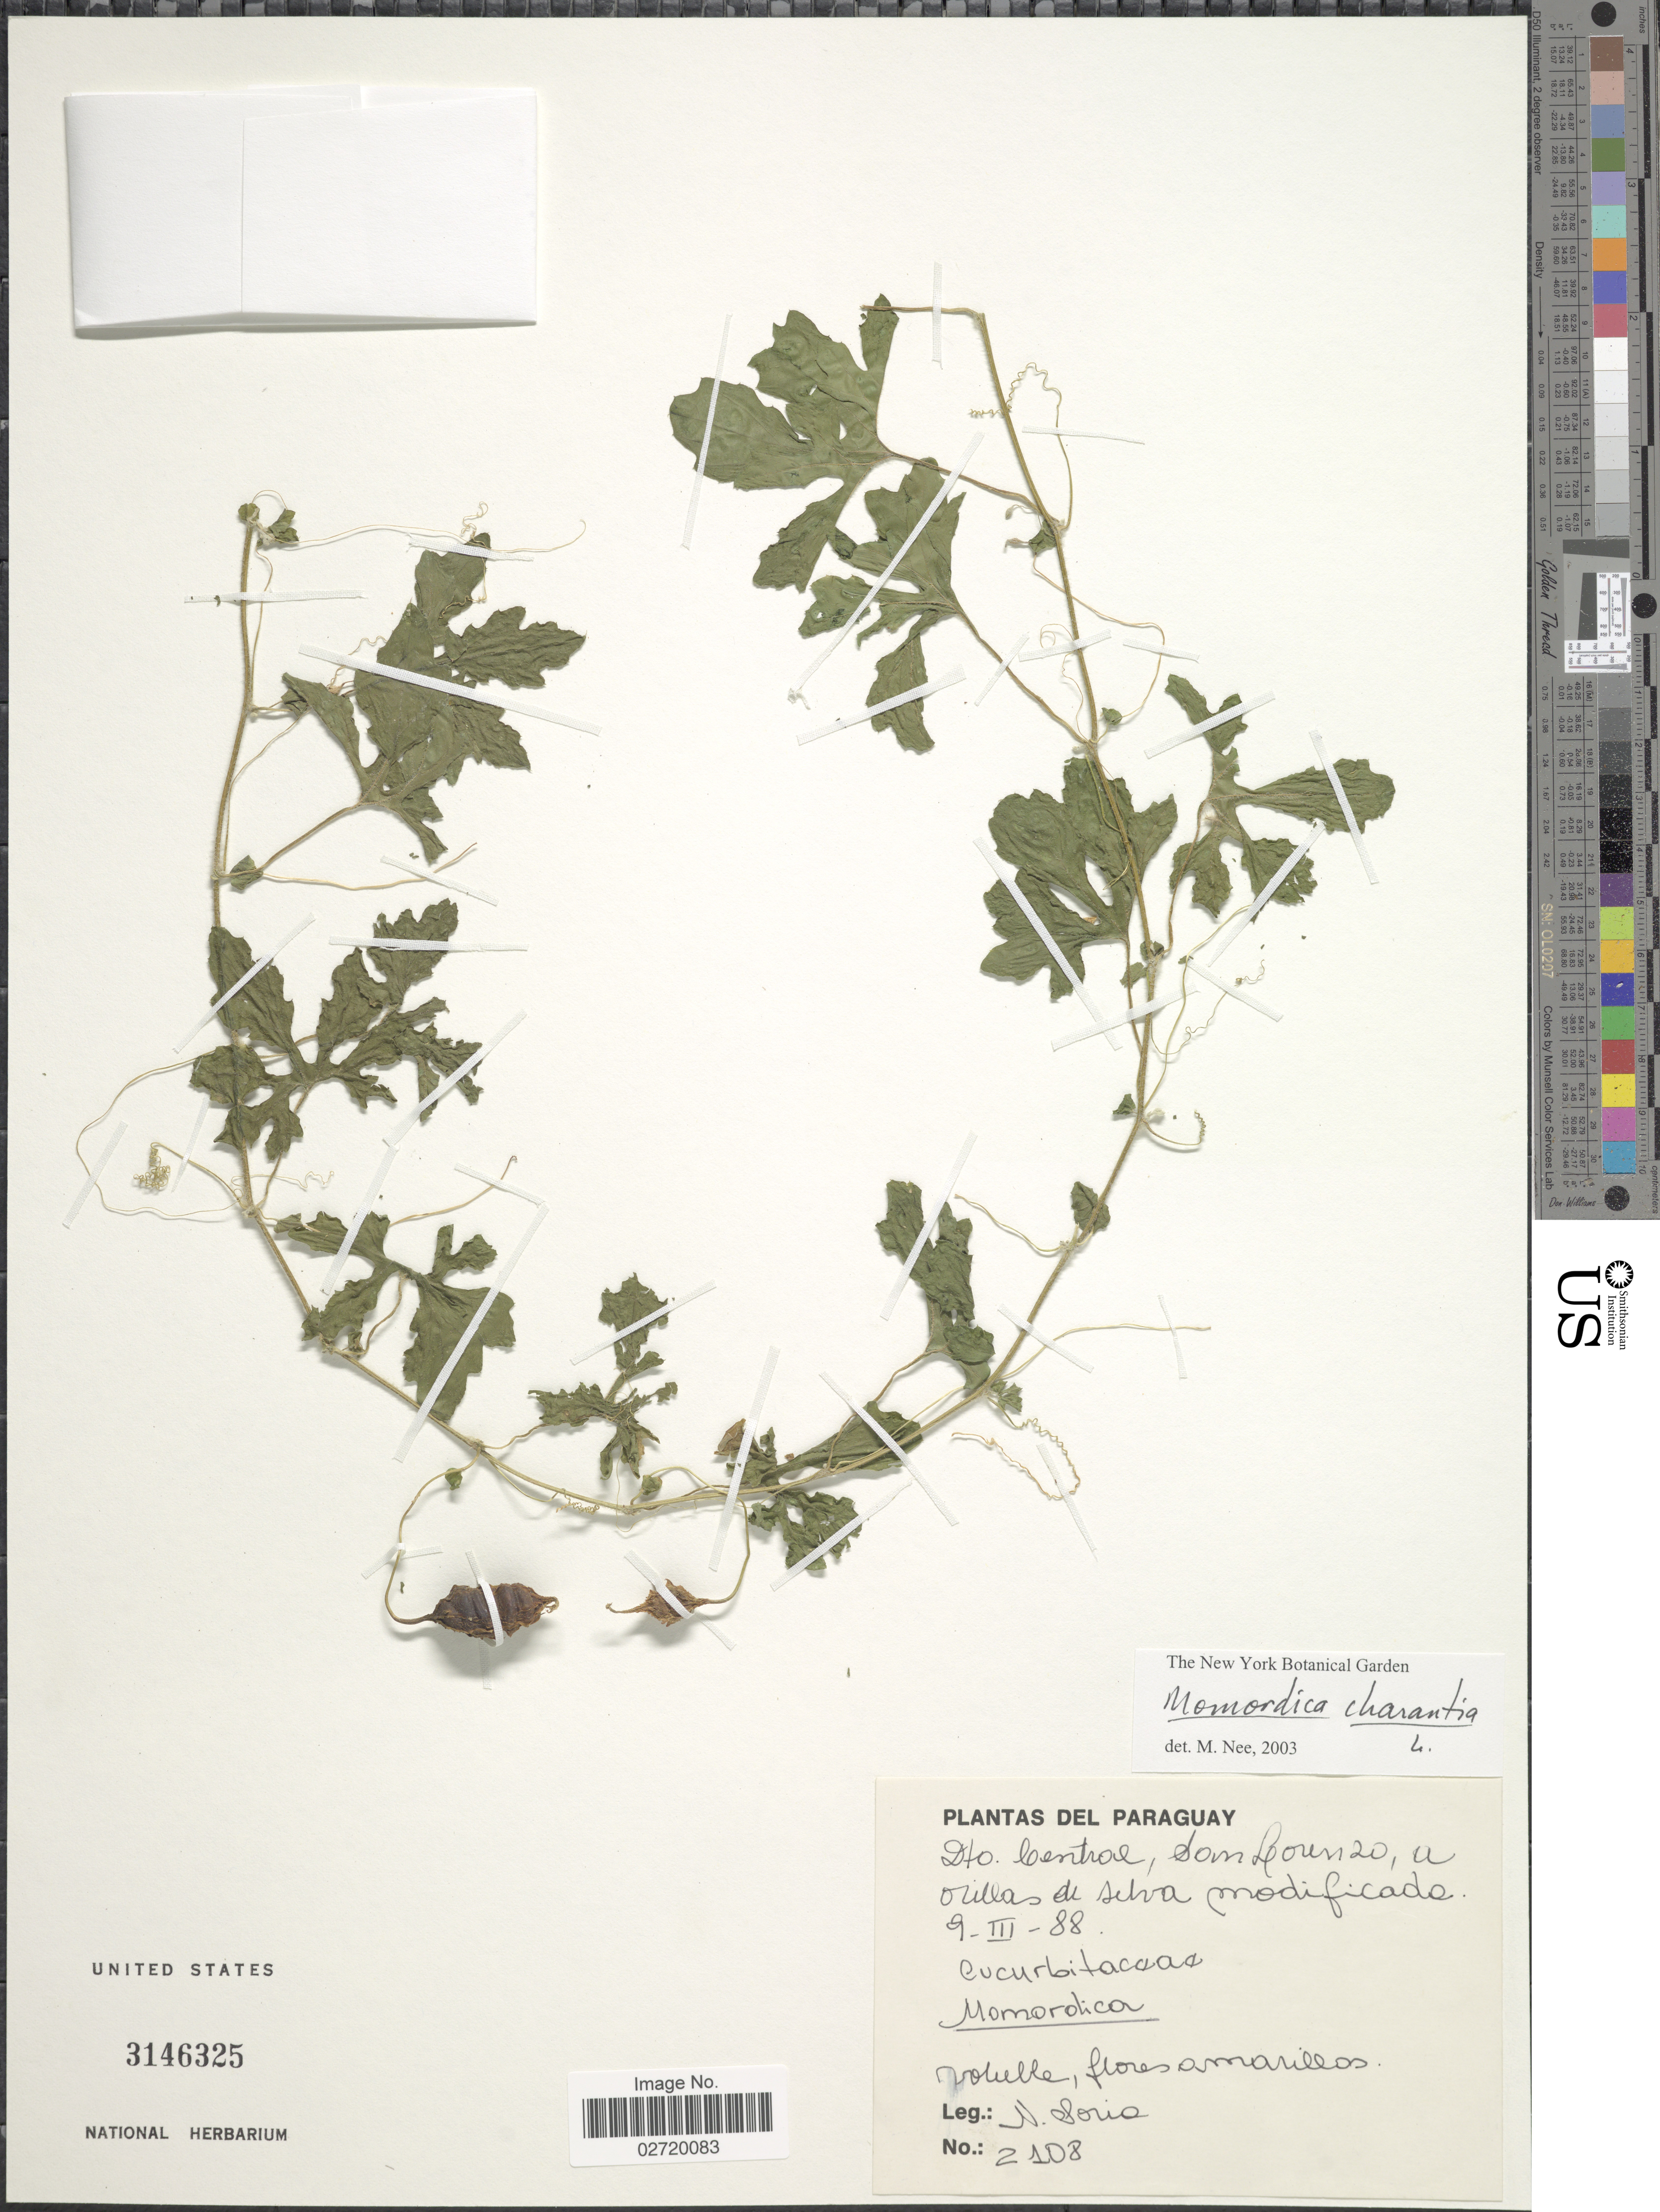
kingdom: Plantae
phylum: Tracheophyta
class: Magnoliopsida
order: Cucurbitales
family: Cucurbitaceae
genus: Momordica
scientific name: Momordica charantia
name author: L.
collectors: N. Soria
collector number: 2108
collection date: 1988-03-09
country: Paraguay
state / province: Central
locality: Dto. Central, San Lorenzo.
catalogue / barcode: US 3146325